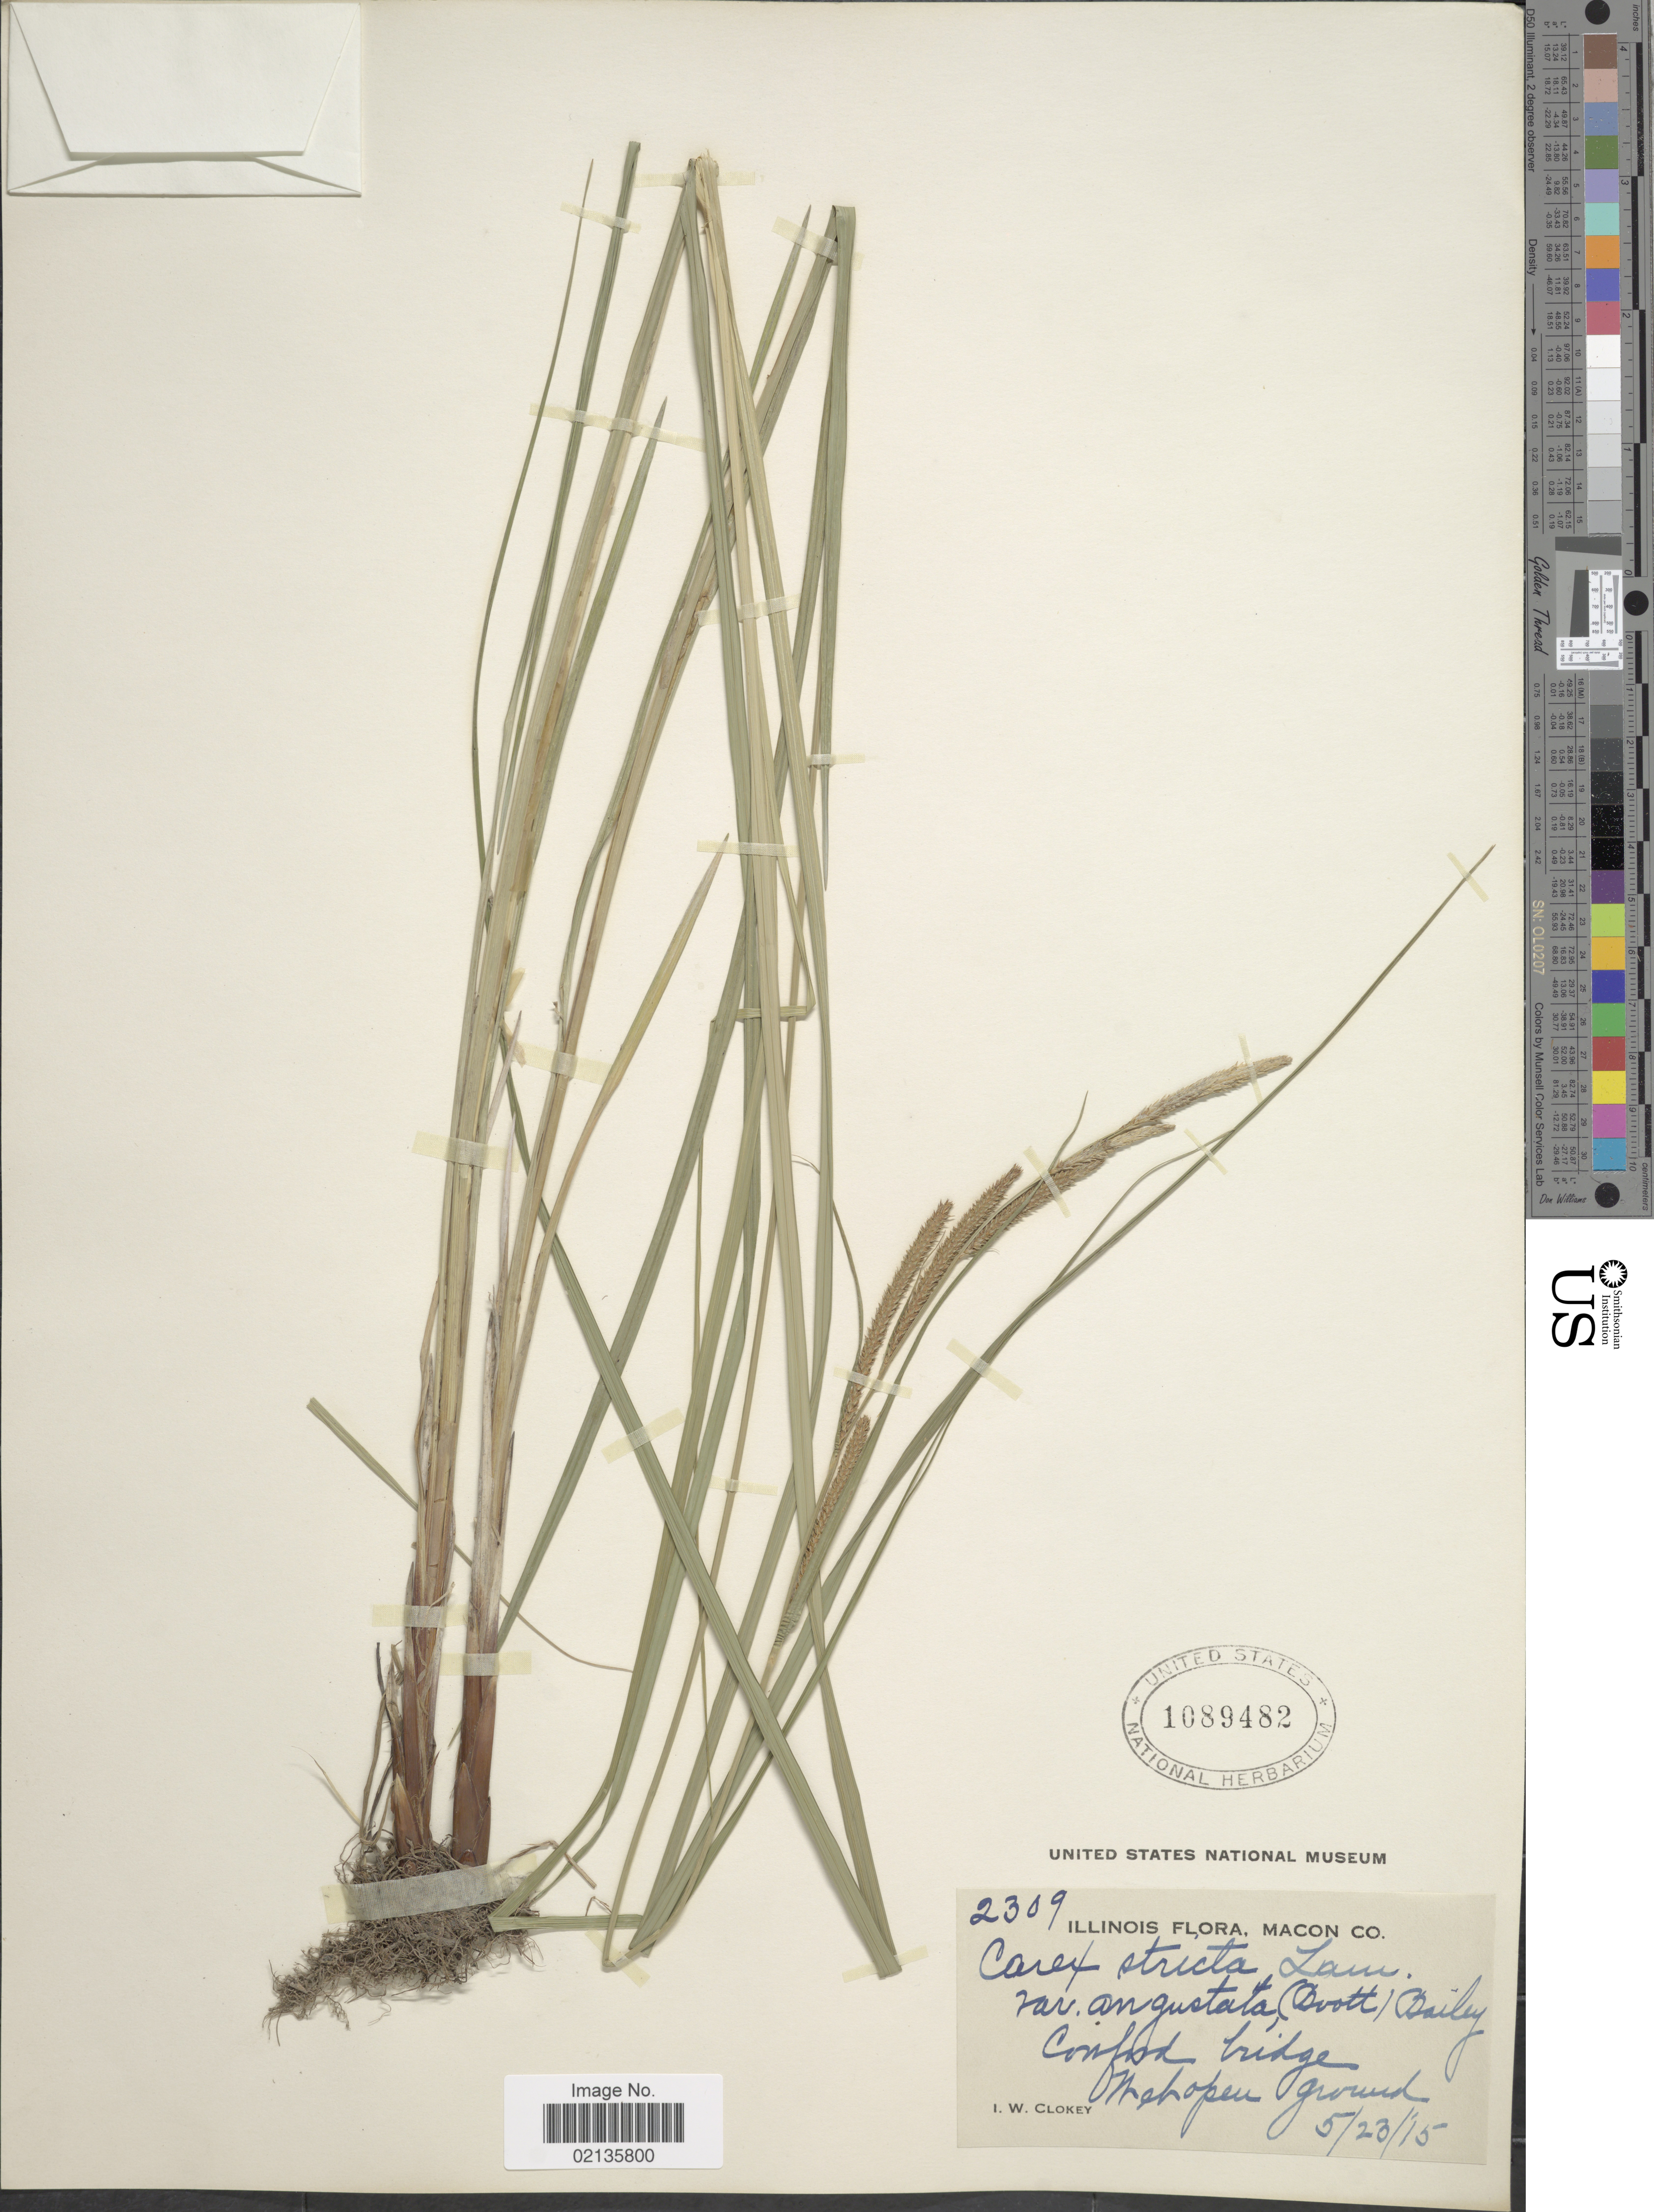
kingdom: Plantae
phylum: Tracheophyta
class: Liliopsida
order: Poales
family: Cyperaceae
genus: Carex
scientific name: Carex stricta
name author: Lam.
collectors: I. W. Clokey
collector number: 2309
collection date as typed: Transcribed d/m/y: 23/5/15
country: United States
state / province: Illinois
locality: Macon Co., Cowford bridge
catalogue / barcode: US 1089482